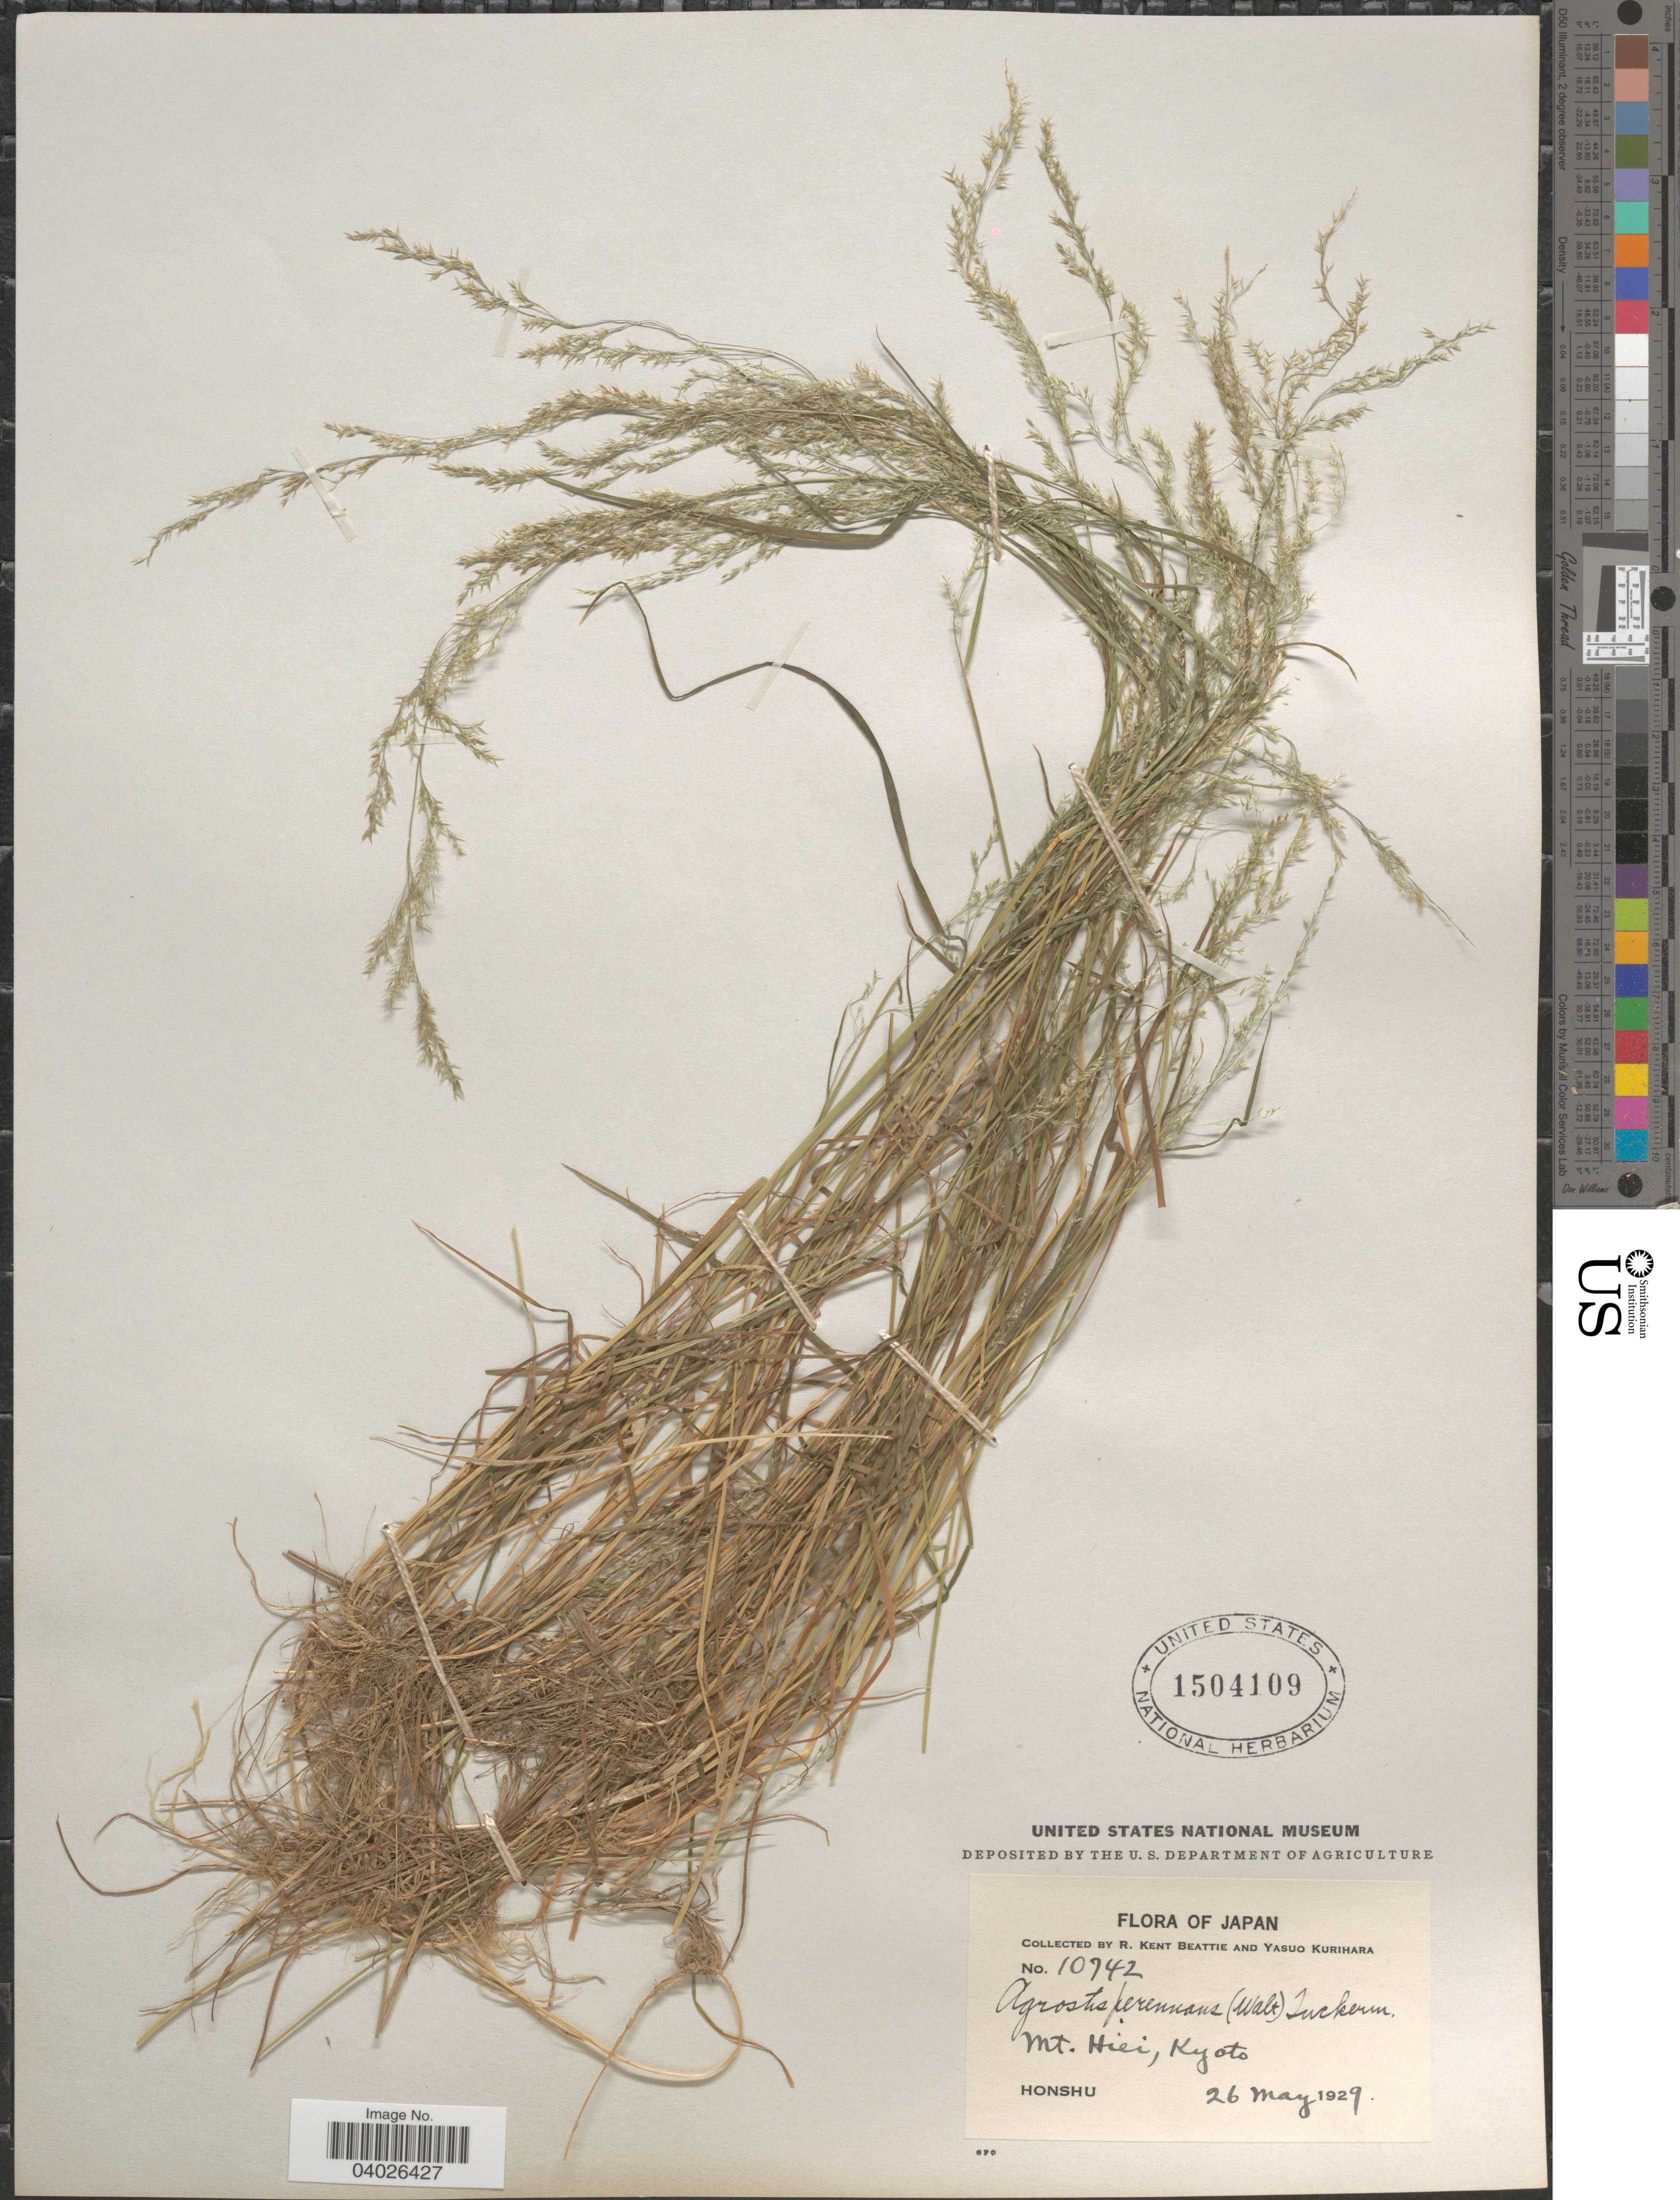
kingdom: Plantae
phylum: Tracheophyta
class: Liliopsida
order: Poales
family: Poaceae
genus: Agrostis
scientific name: Agrostis perennans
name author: (Walter) Tuck.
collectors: R. K. Beattie & Y. Kurihara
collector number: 10742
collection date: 1929-05-26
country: Japan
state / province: Kyoto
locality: Mt. Hiei. Honshu.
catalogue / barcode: US 1504109